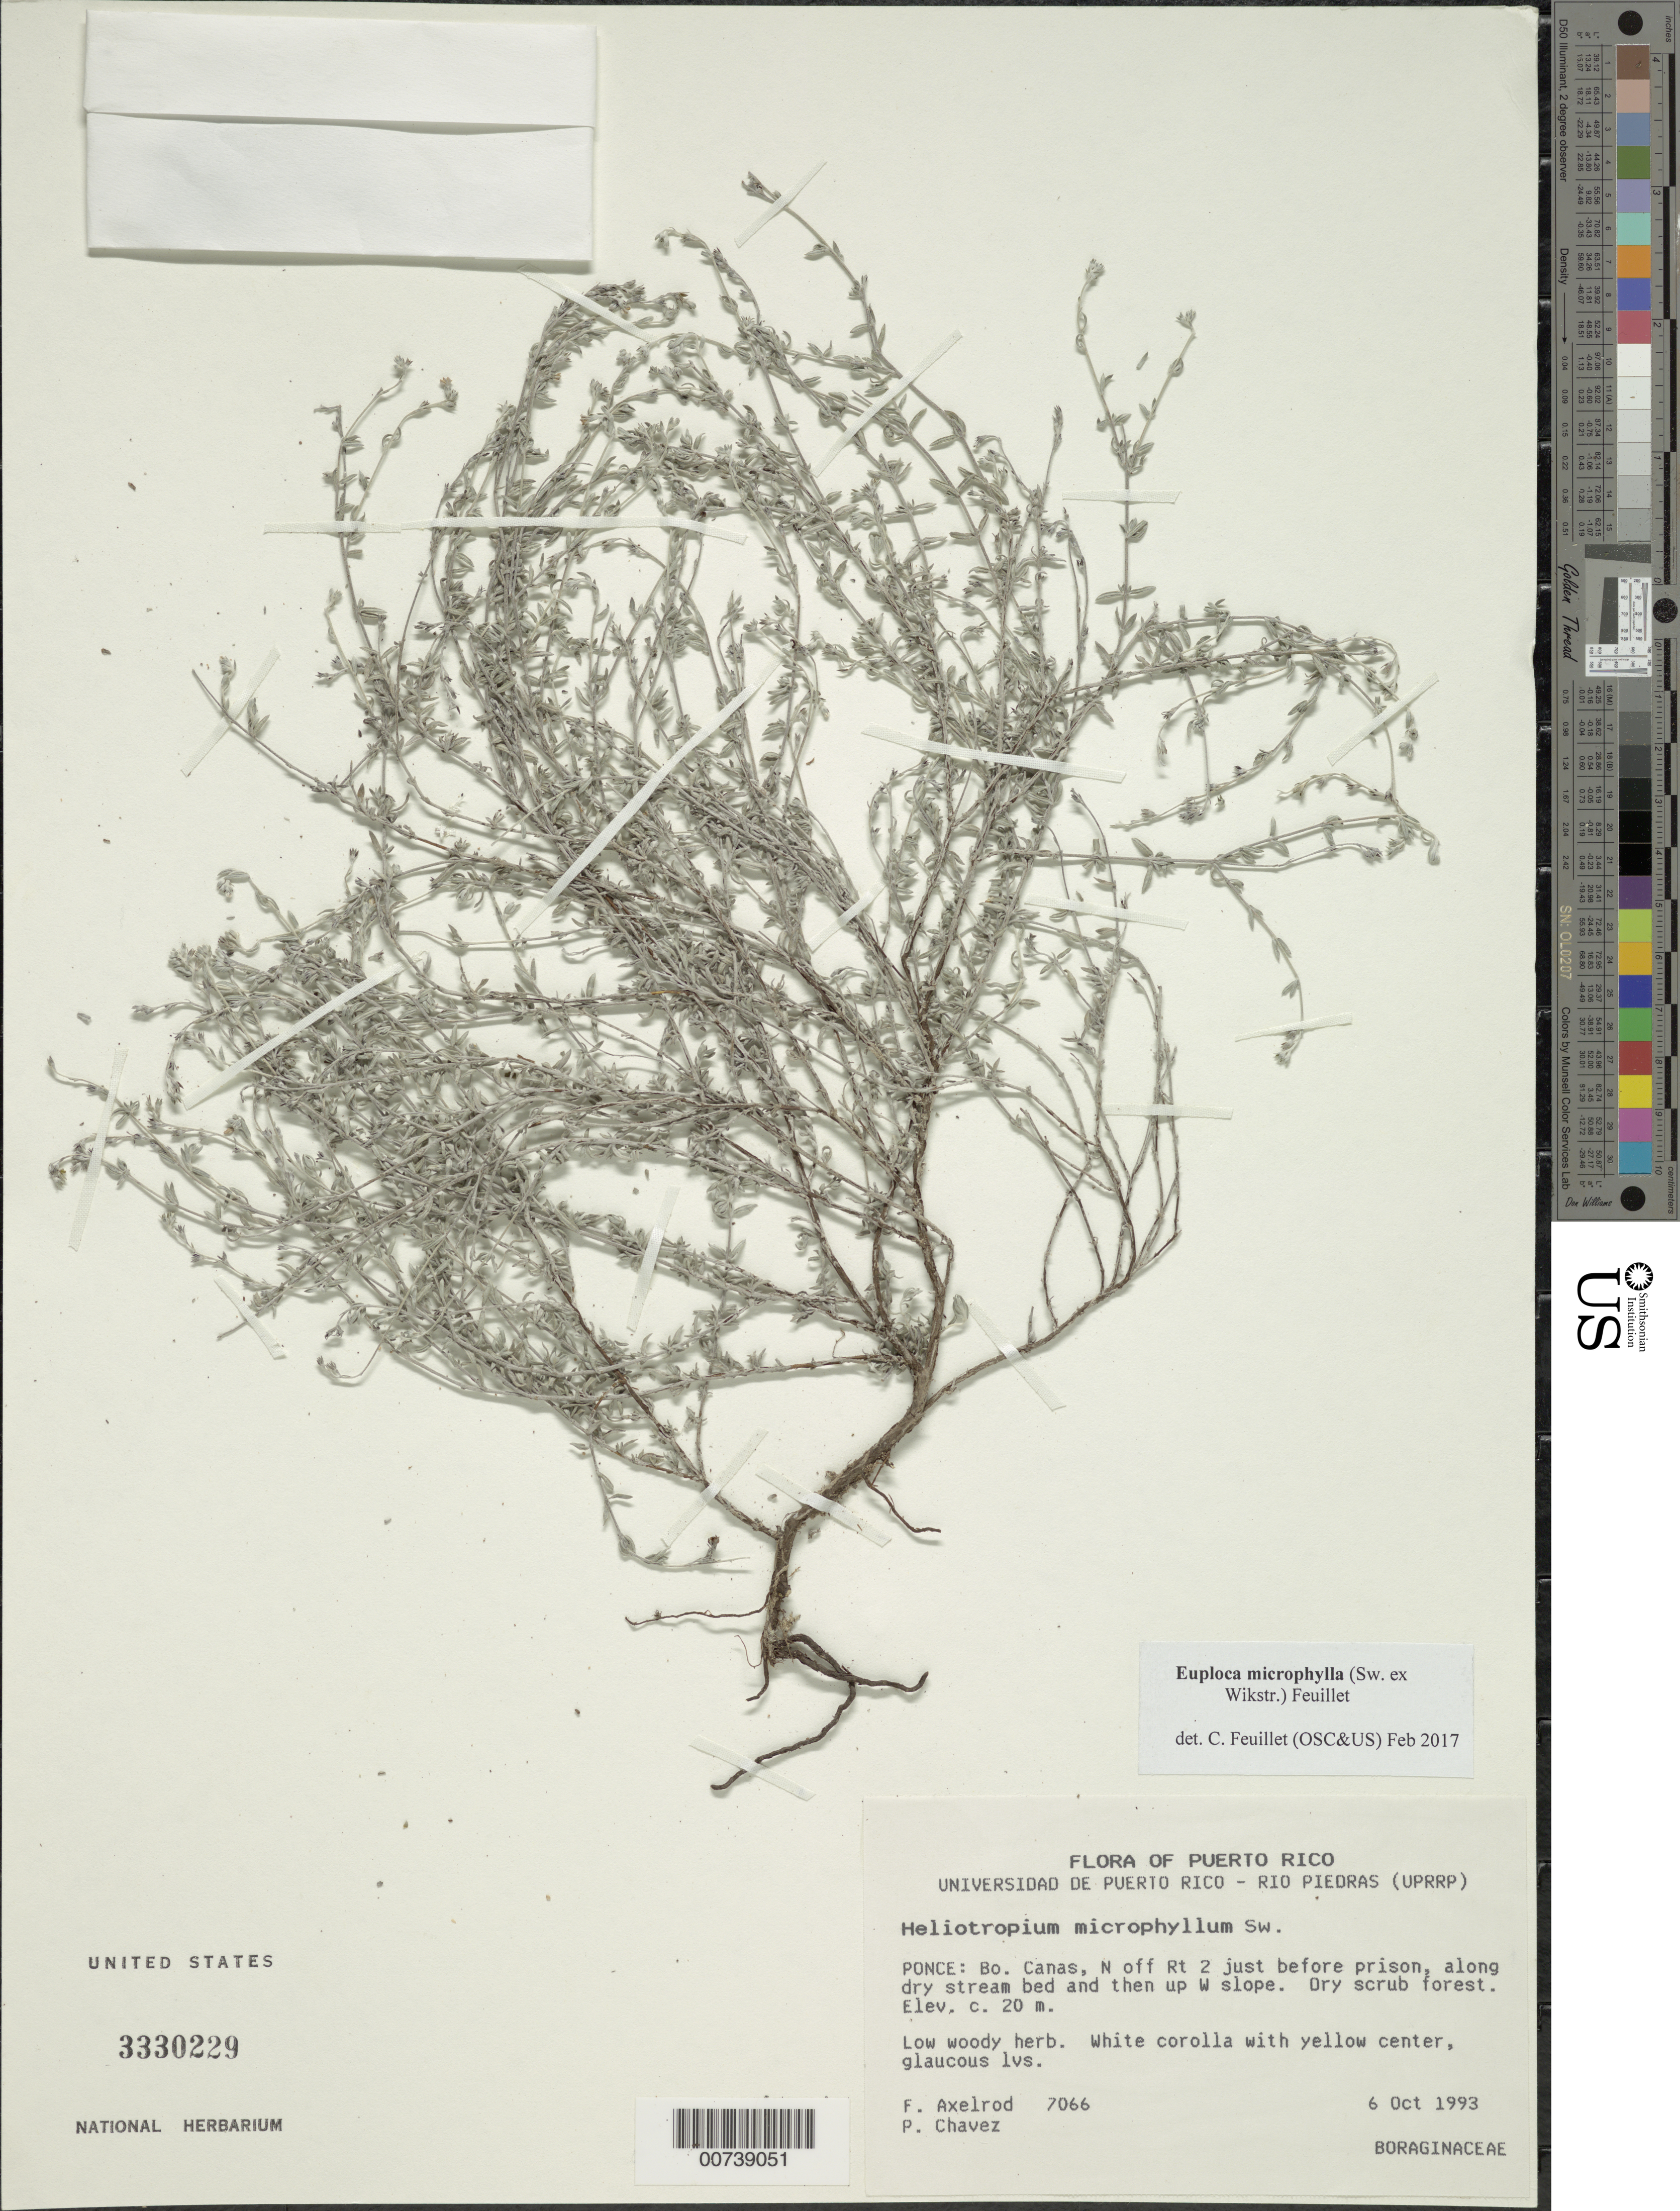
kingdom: Plantae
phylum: Tracheophyta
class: Magnoliopsida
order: Boraginales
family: Heliotropiaceae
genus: Euploca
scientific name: Euploca microphylla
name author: (Sw. & Wikstr.) Feuillet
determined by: Feuillet, C.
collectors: F. S. Axelrod & P. Chavez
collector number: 7066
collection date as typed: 06 Oct 1993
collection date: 1993-10-06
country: Puerto Rico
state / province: Ponce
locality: Ponce: Bo. Canas, N off Rt 2 just before prison,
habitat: Dry scrub forest, along dry stream bed and then up W slope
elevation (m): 20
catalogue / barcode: US 3330229